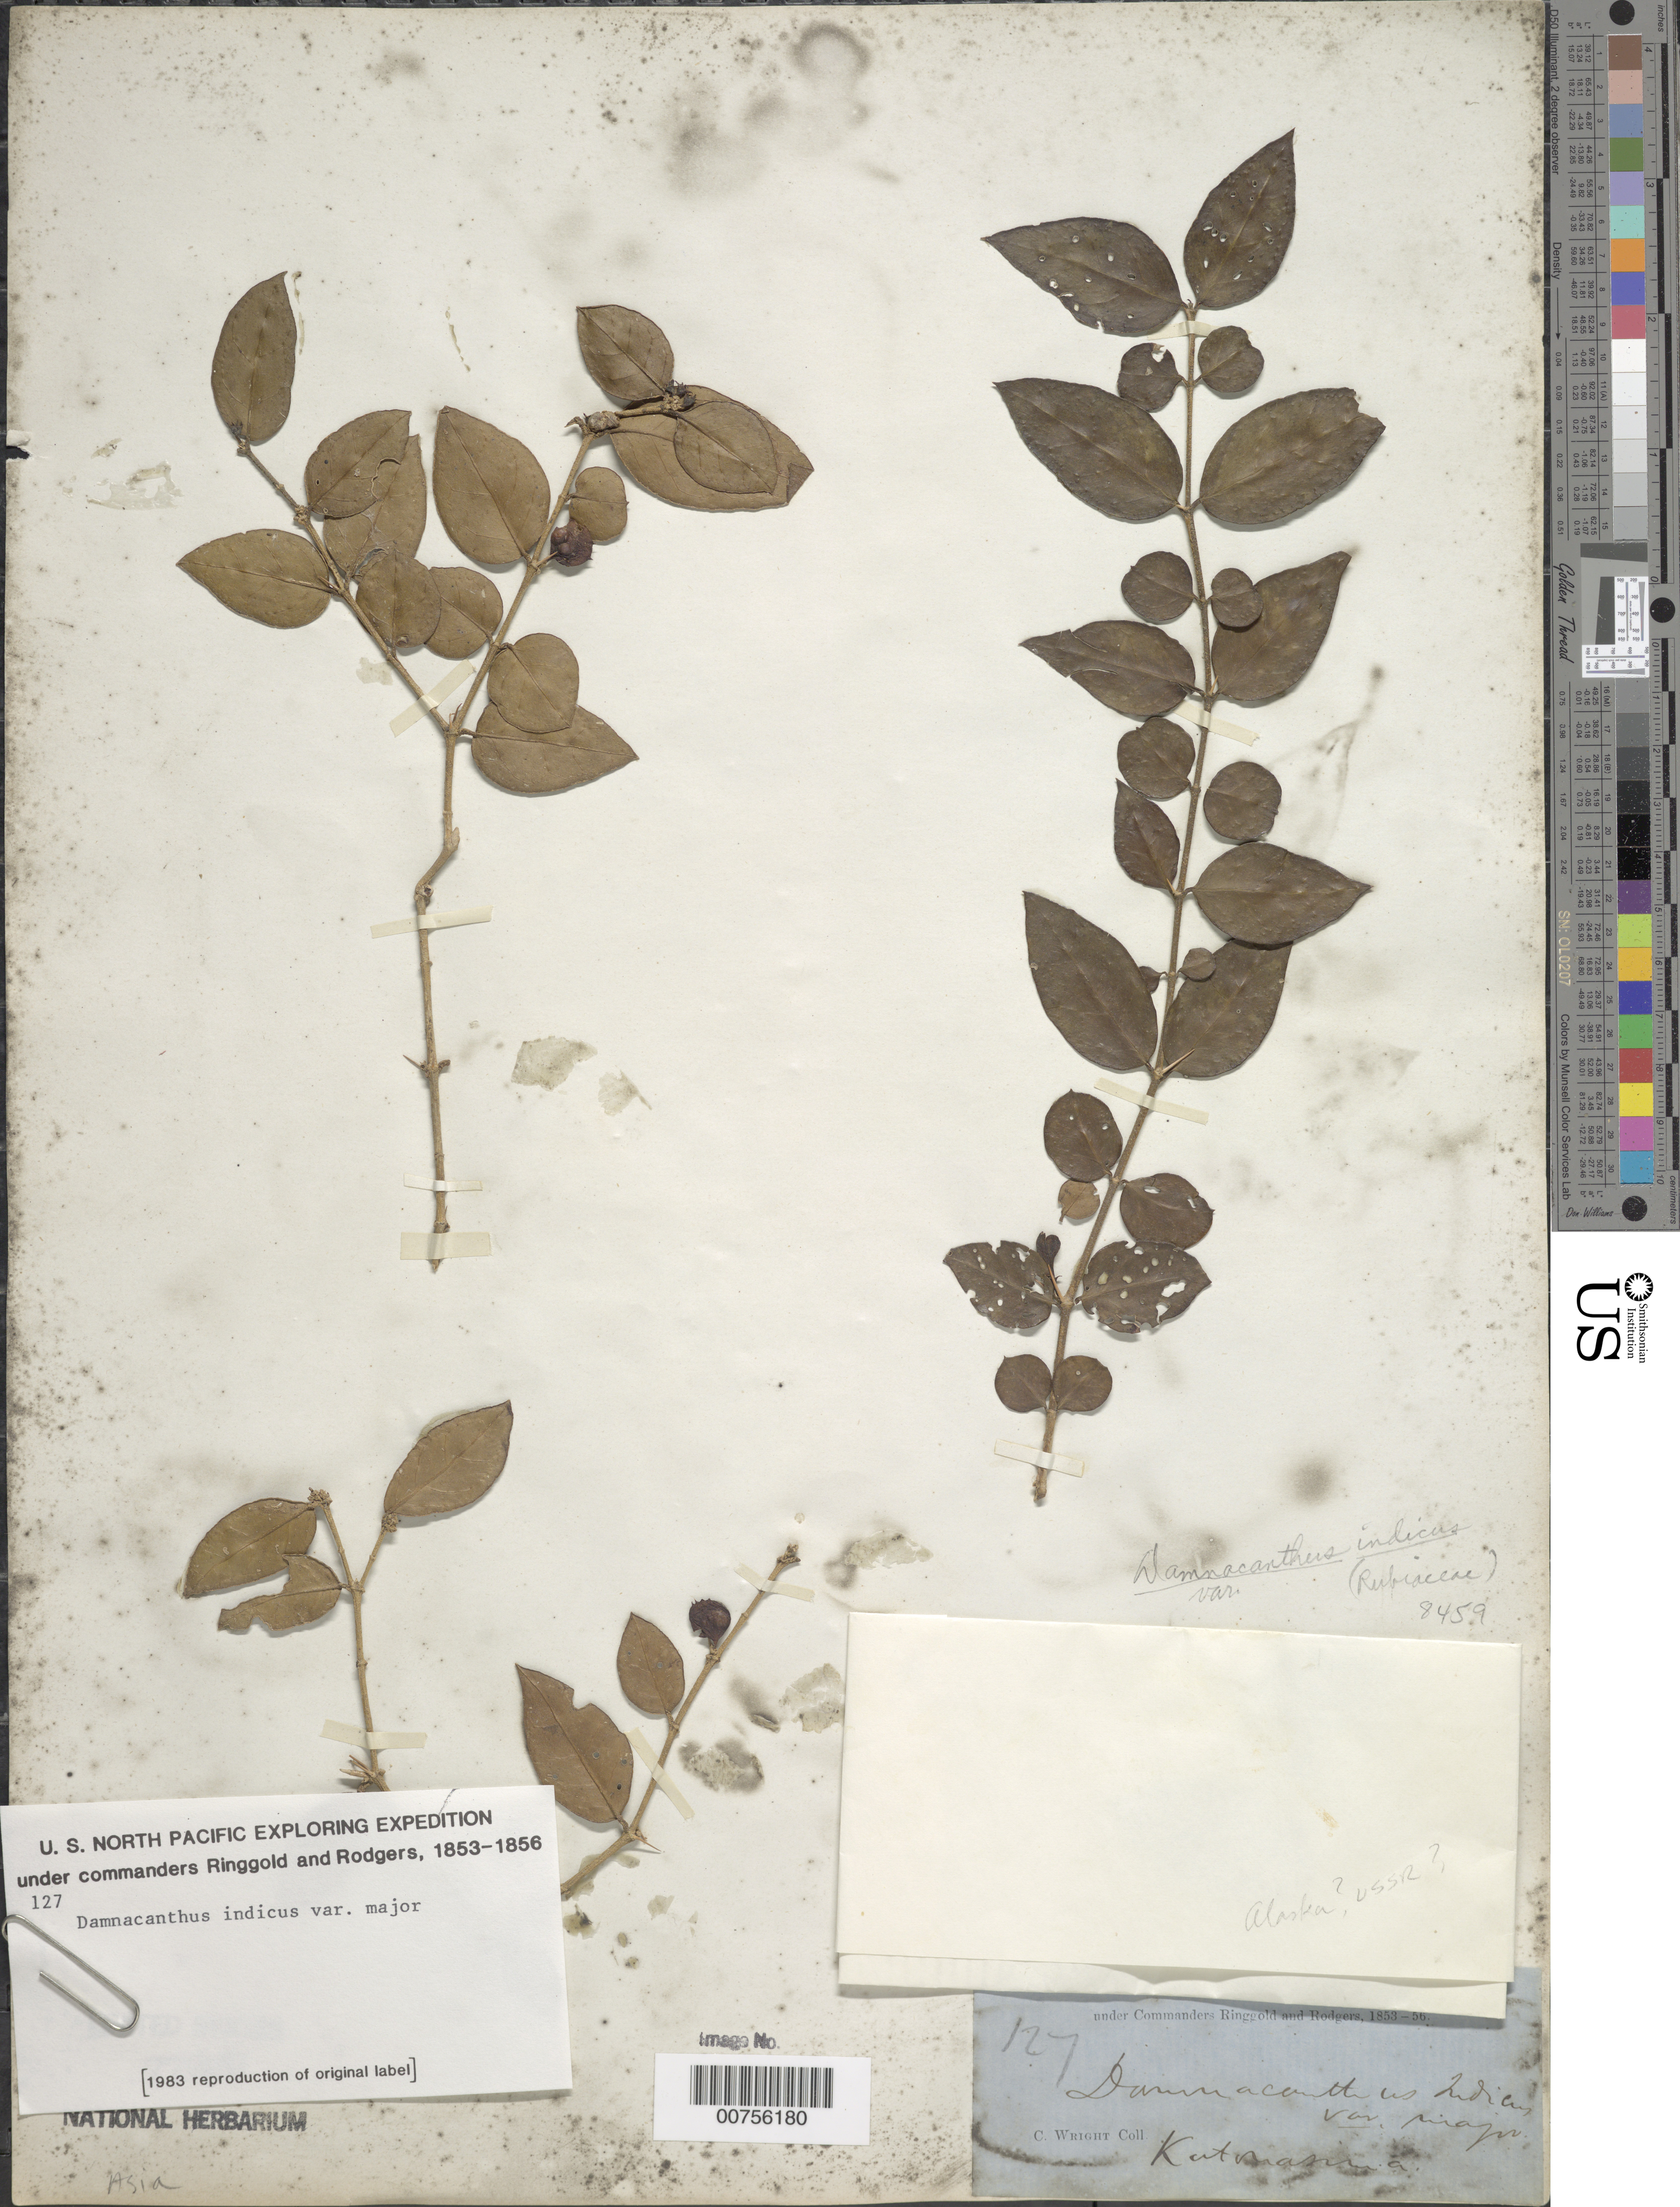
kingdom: Plantae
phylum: Tracheophyta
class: Magnoliopsida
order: Gentianales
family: Rubiaceae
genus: Damnacanthus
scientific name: Damnacanthus indicus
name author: L. f.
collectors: C. Wright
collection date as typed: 1853 to -- --- 1856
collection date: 1853/1856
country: Japan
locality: Katonasima.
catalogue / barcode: US 77229